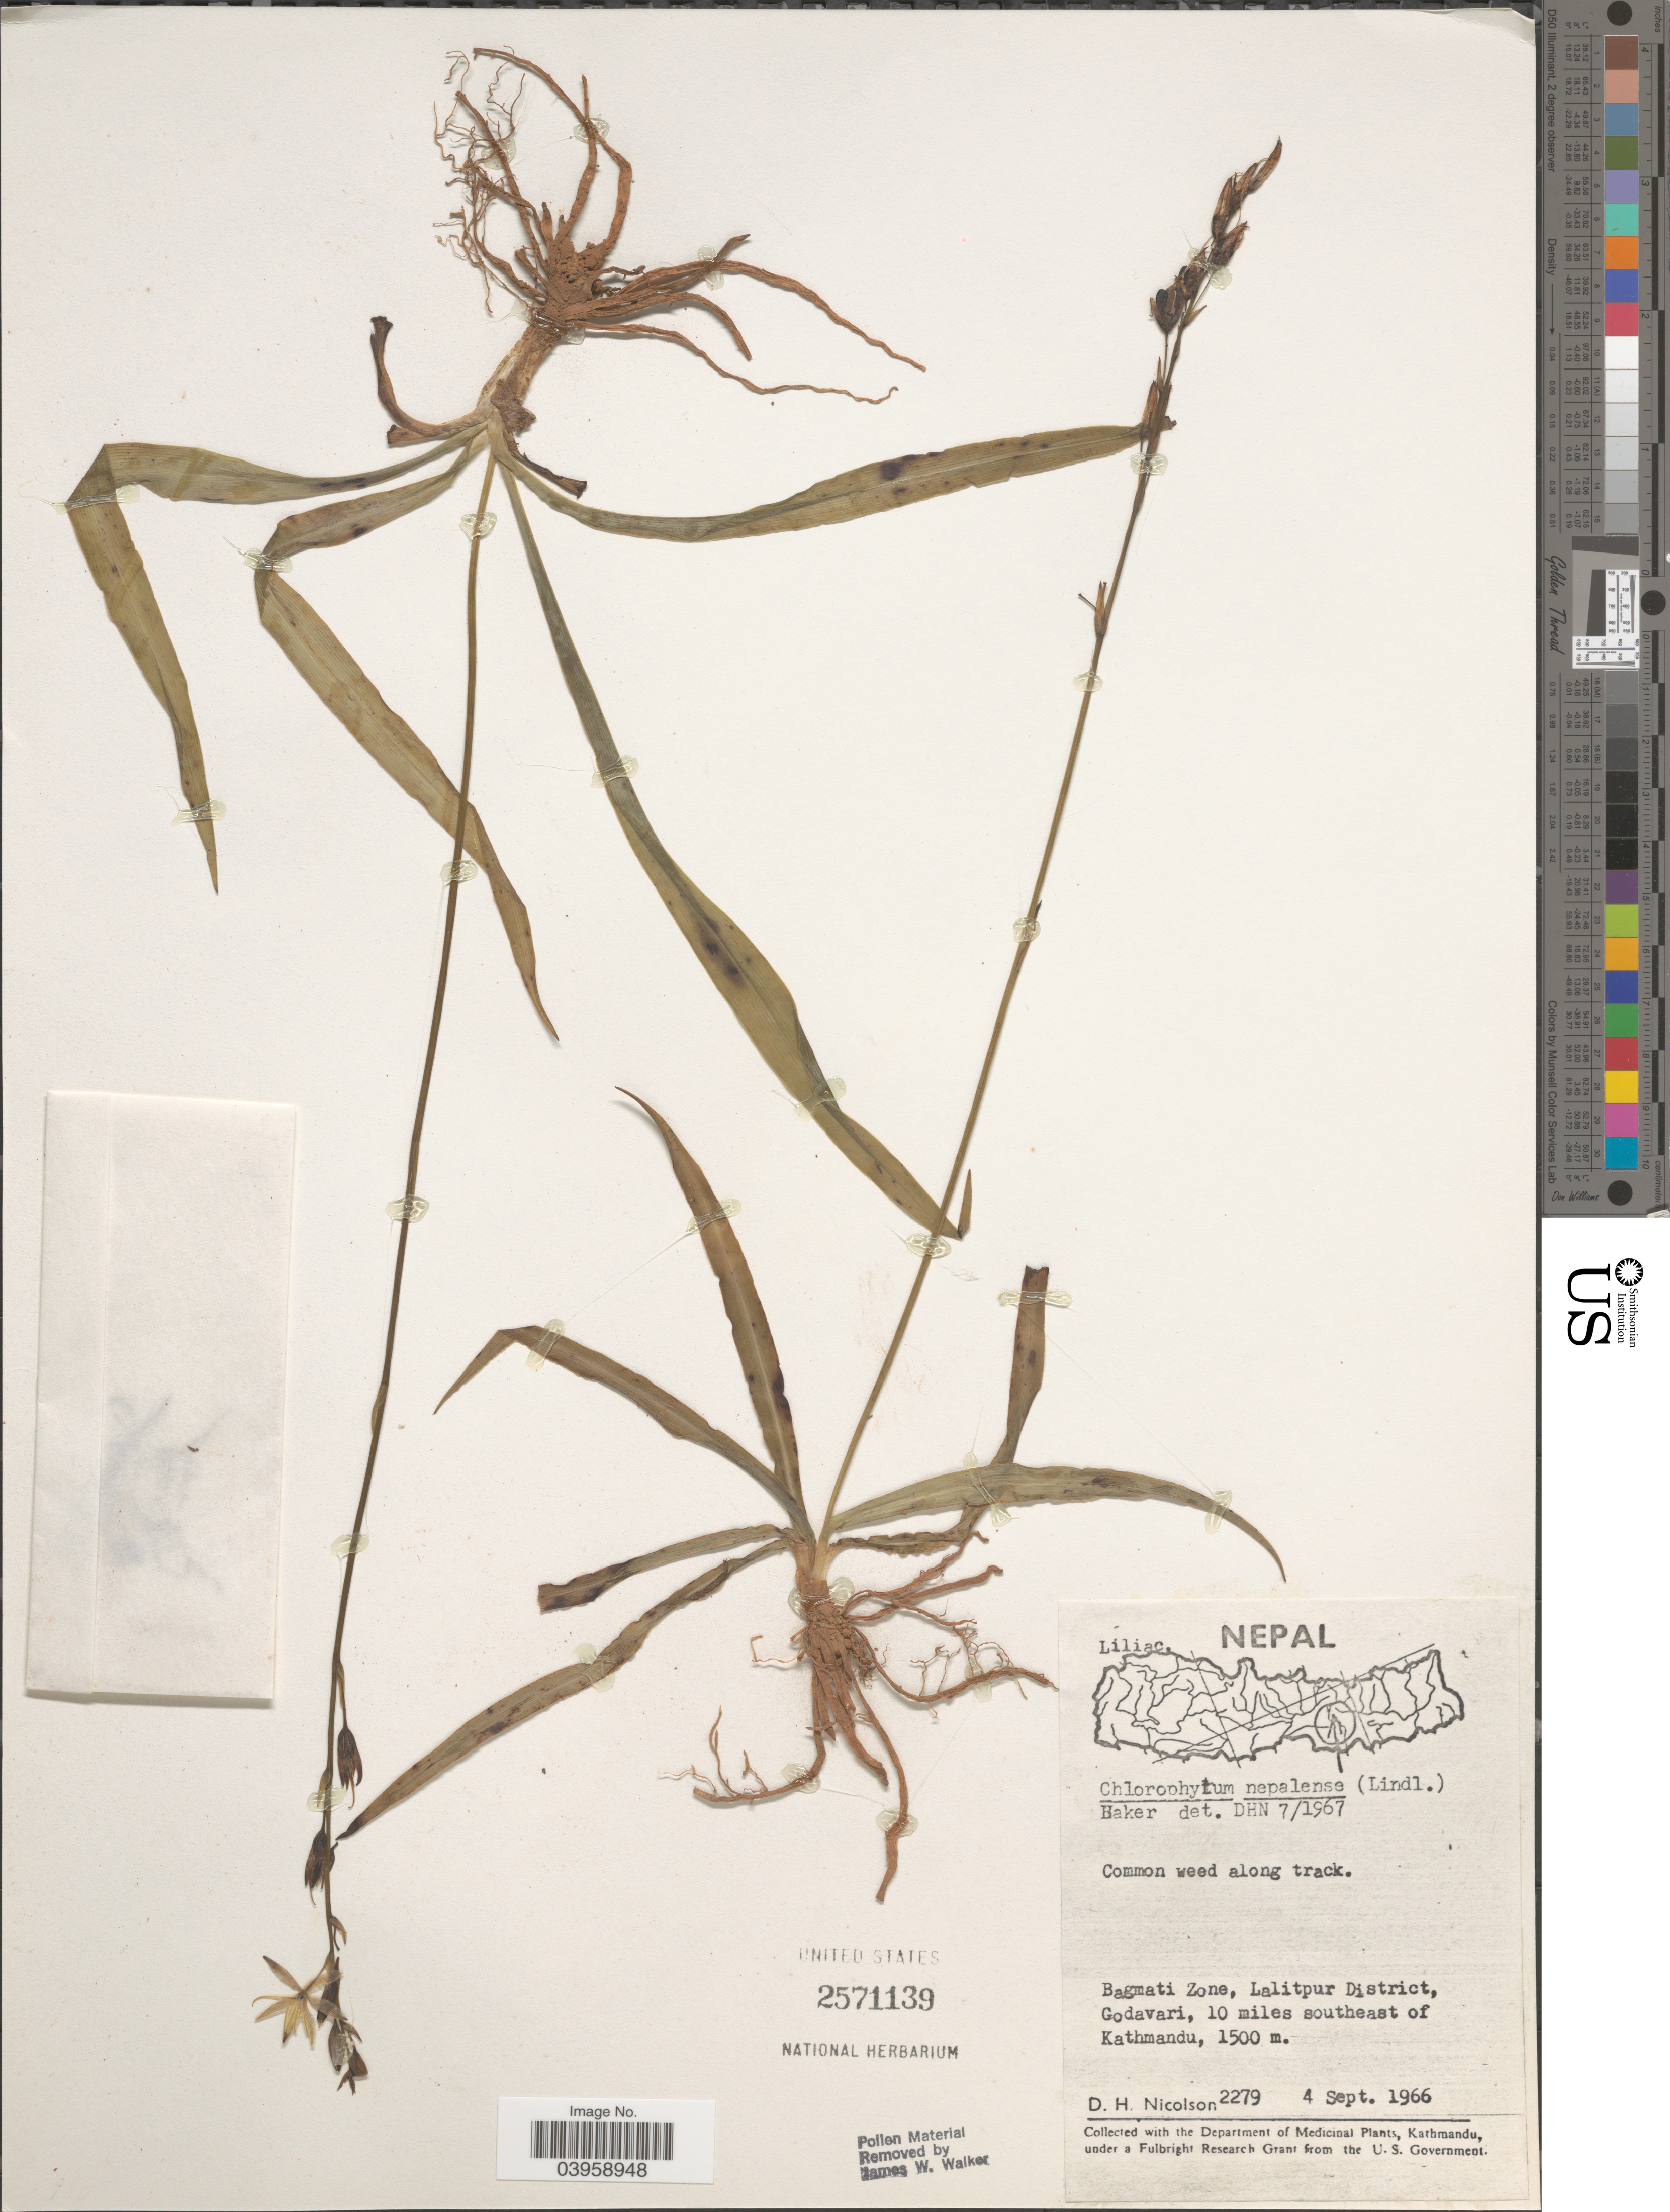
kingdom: Plantae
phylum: Tracheophyta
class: Liliopsida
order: Asparagales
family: Asparagaceae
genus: Chlorophytum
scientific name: Chlorophytum nepalense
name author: (Lindl.) Baker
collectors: D. H. Nicolson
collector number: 2279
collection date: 1966-09-04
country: Nepal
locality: Bagmati Zone, Lalitpur District, Godavari, 10 miles southeast of Kathmandu.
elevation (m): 1500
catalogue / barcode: US 2571139